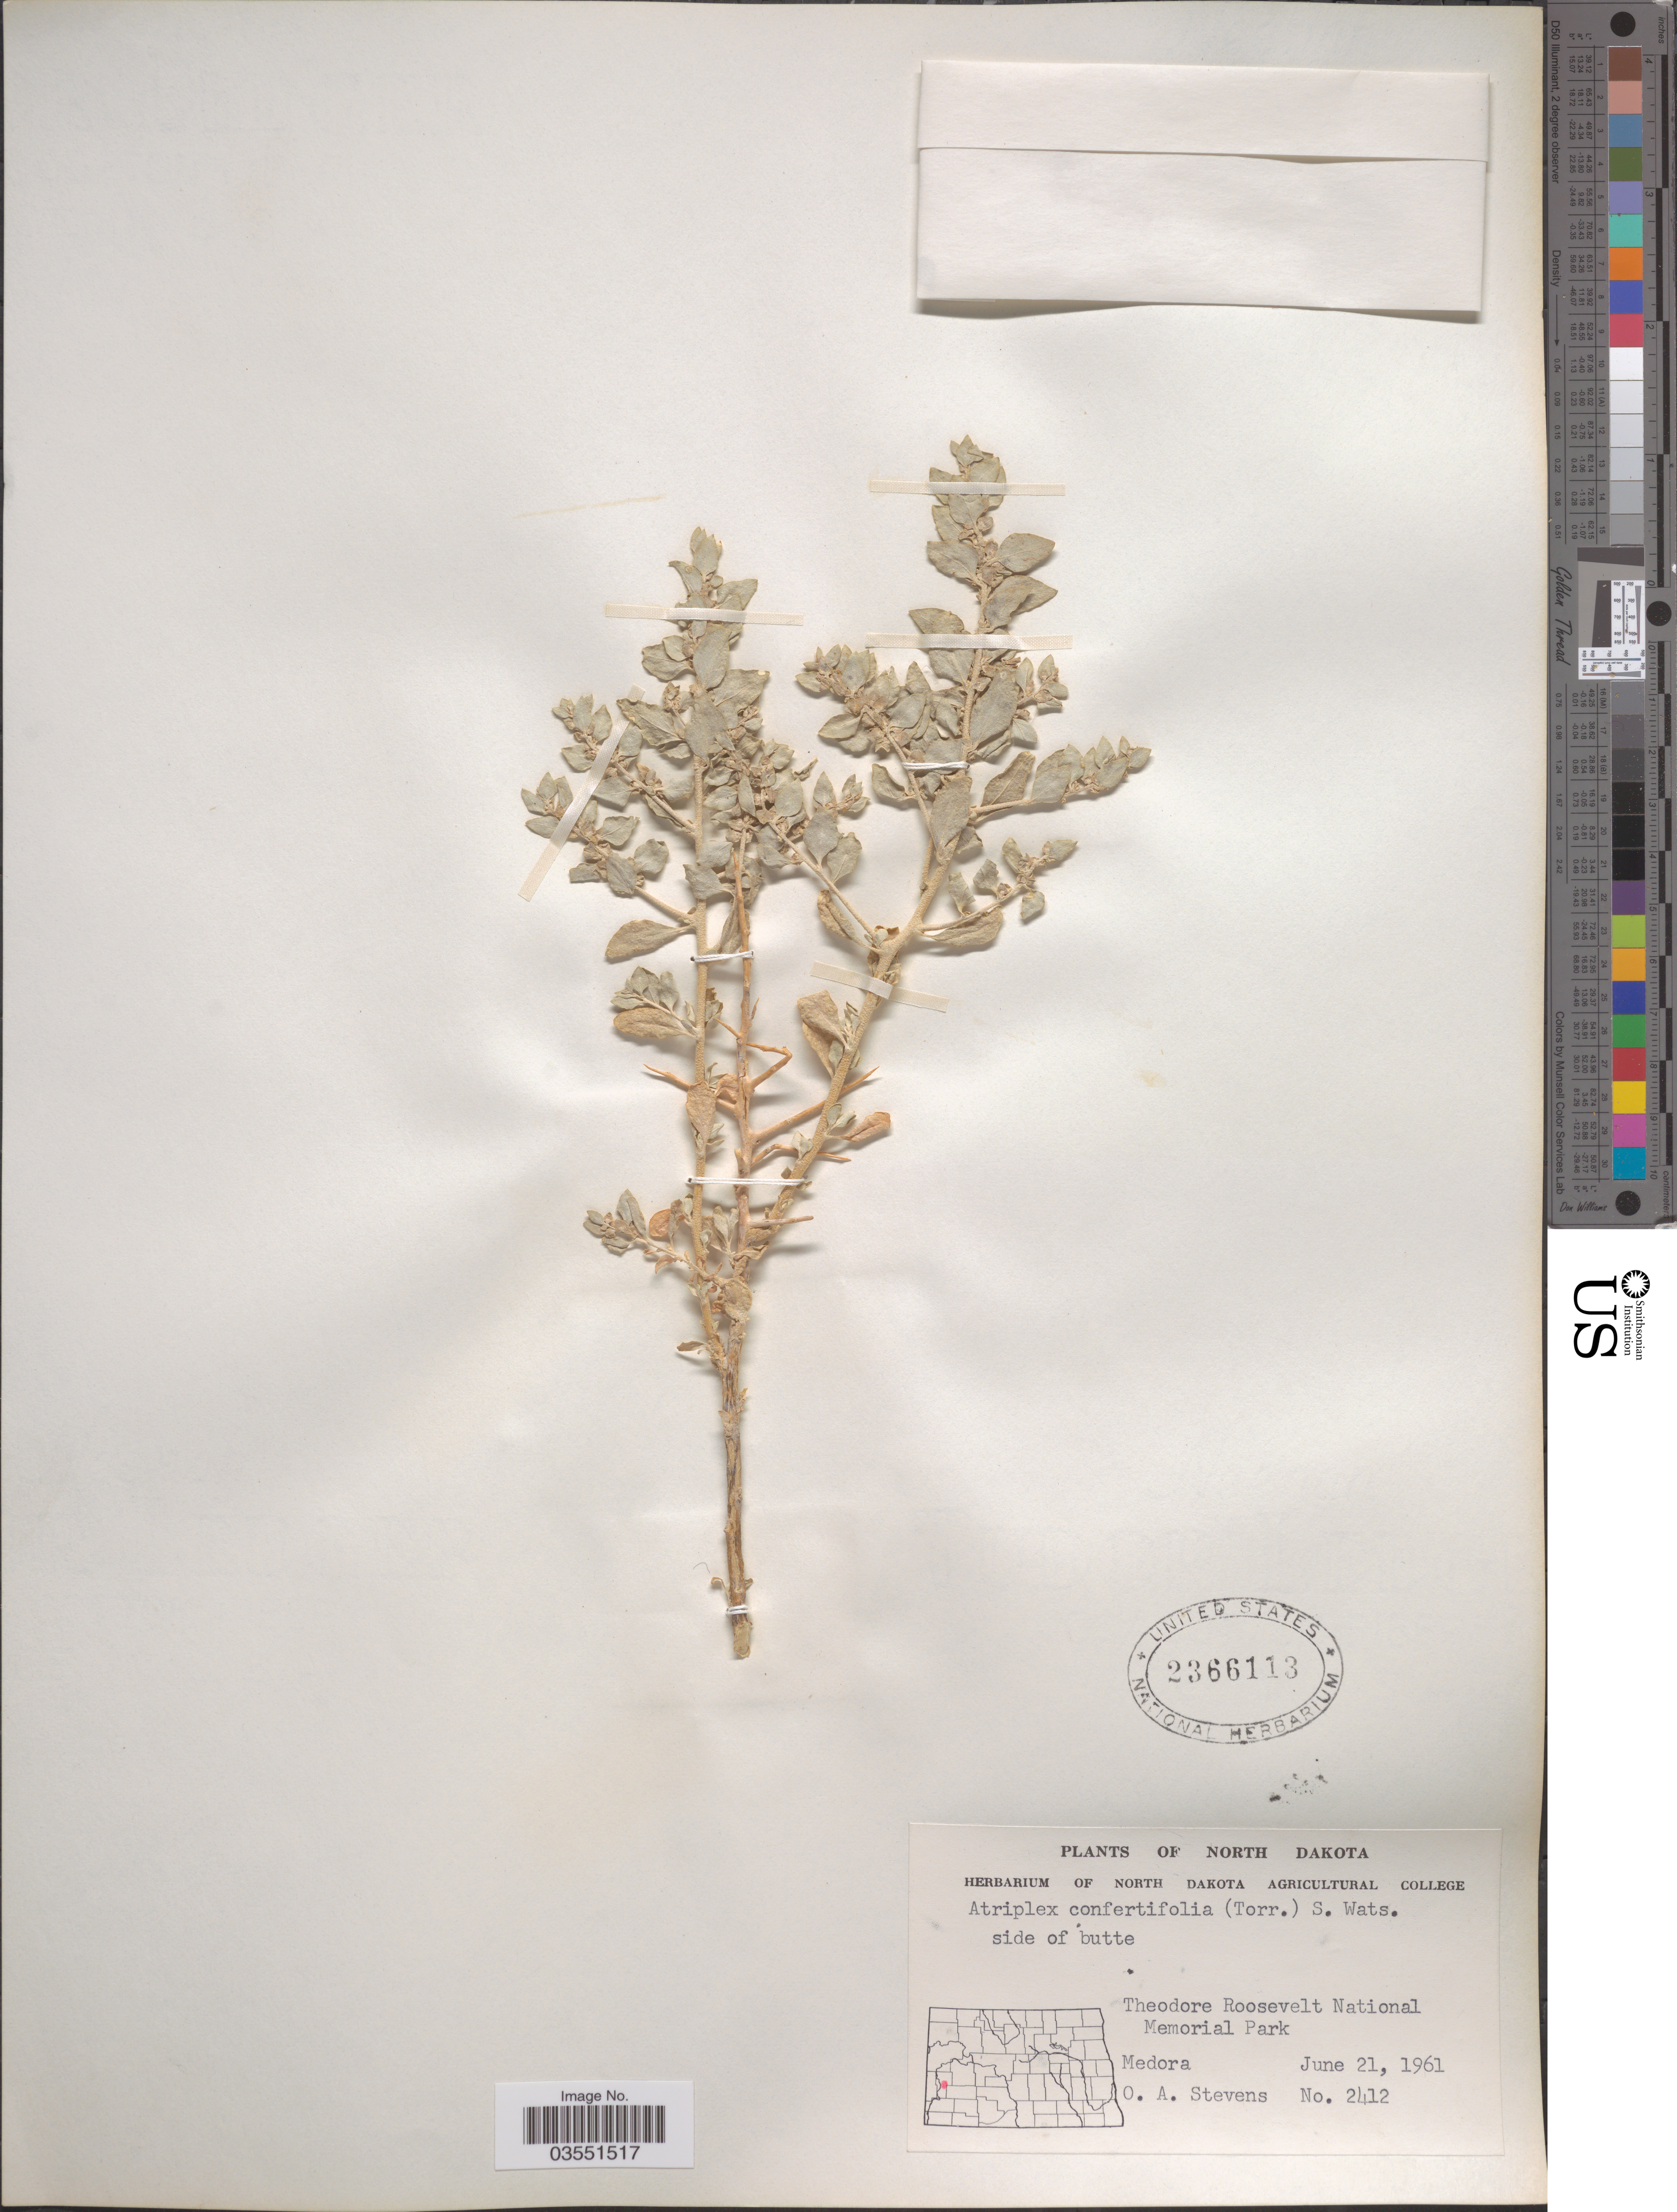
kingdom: Plantae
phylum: Tracheophyta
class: Magnoliopsida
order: Caryophyllales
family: Amaranthaceae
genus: Atriplex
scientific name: Atriplex confertifolia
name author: (Torr. & Frém.) S. Watson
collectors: O. A. Stevens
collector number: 2412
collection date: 1961-06-21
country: United States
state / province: North Dakota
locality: Theodore Roosevelt National Memorial Park, Medora.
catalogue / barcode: US 2366113